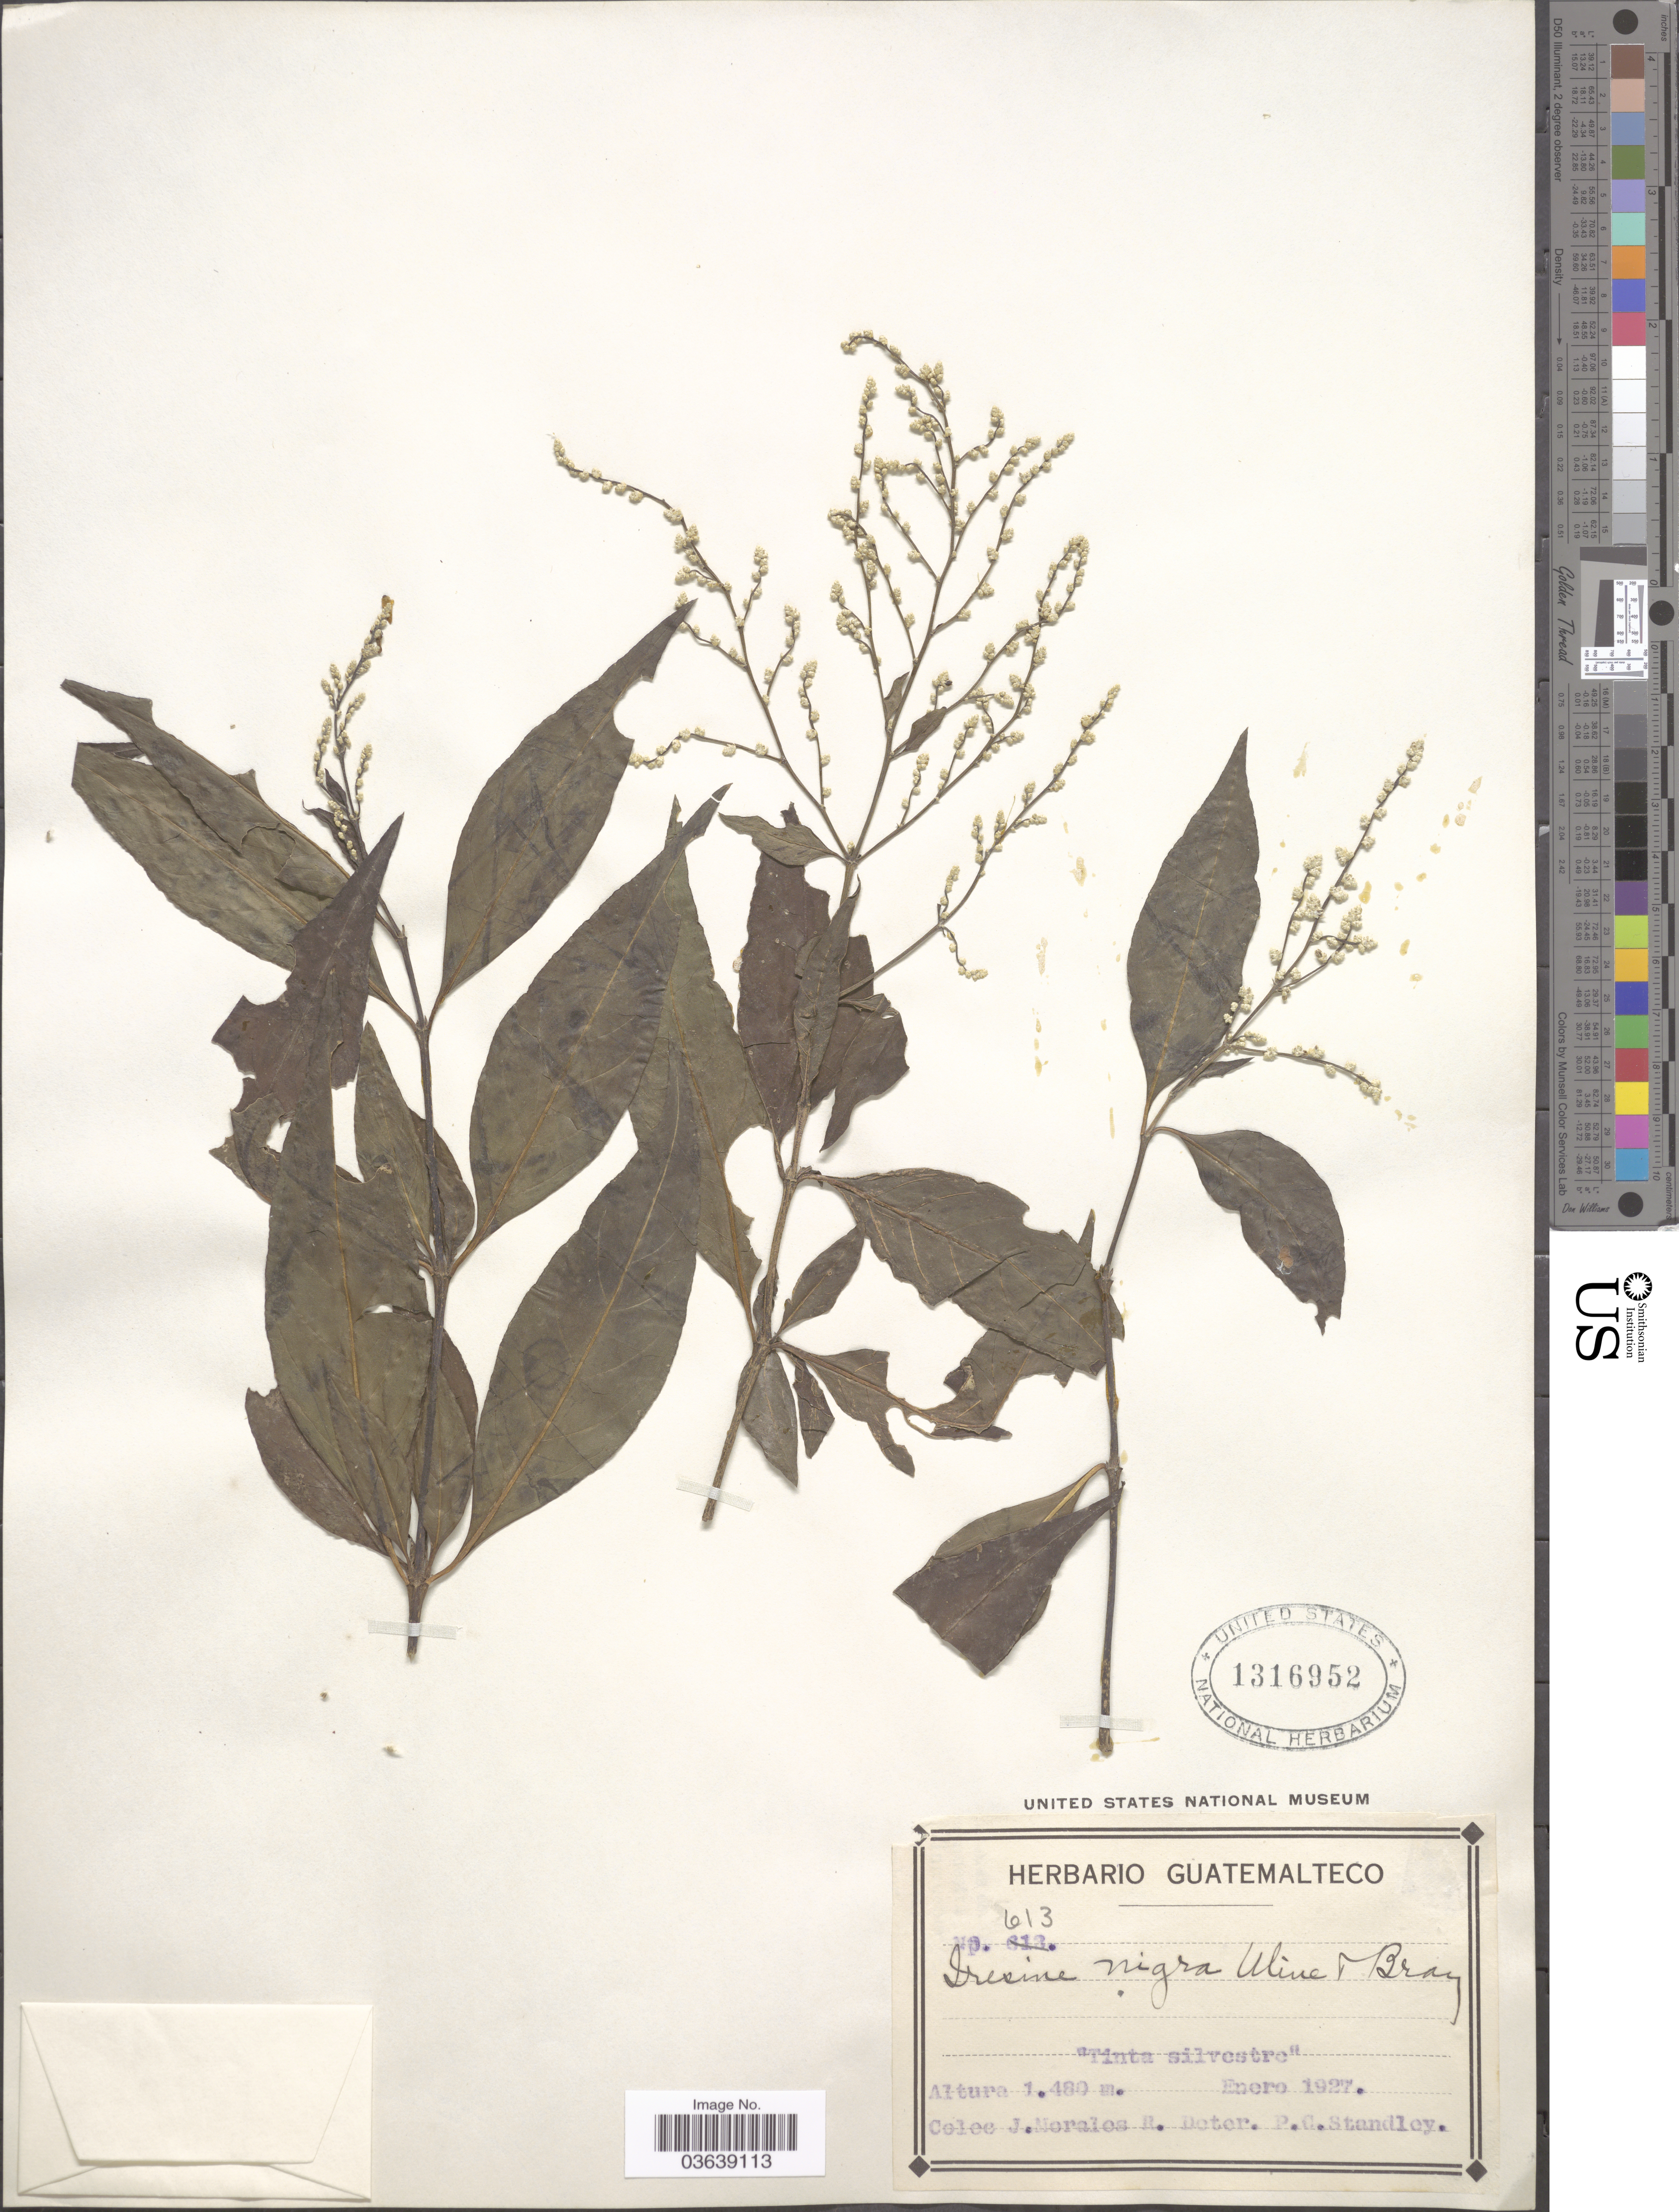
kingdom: Plantae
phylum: Tracheophyta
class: Magnoliopsida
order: Caryophyllales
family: Amaranthaceae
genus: Iresine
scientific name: Iresine nigra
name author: Uline & W.L. Bray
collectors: J. Morales R.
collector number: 613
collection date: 1927-01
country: Guatemala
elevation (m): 1480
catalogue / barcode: US 1316952